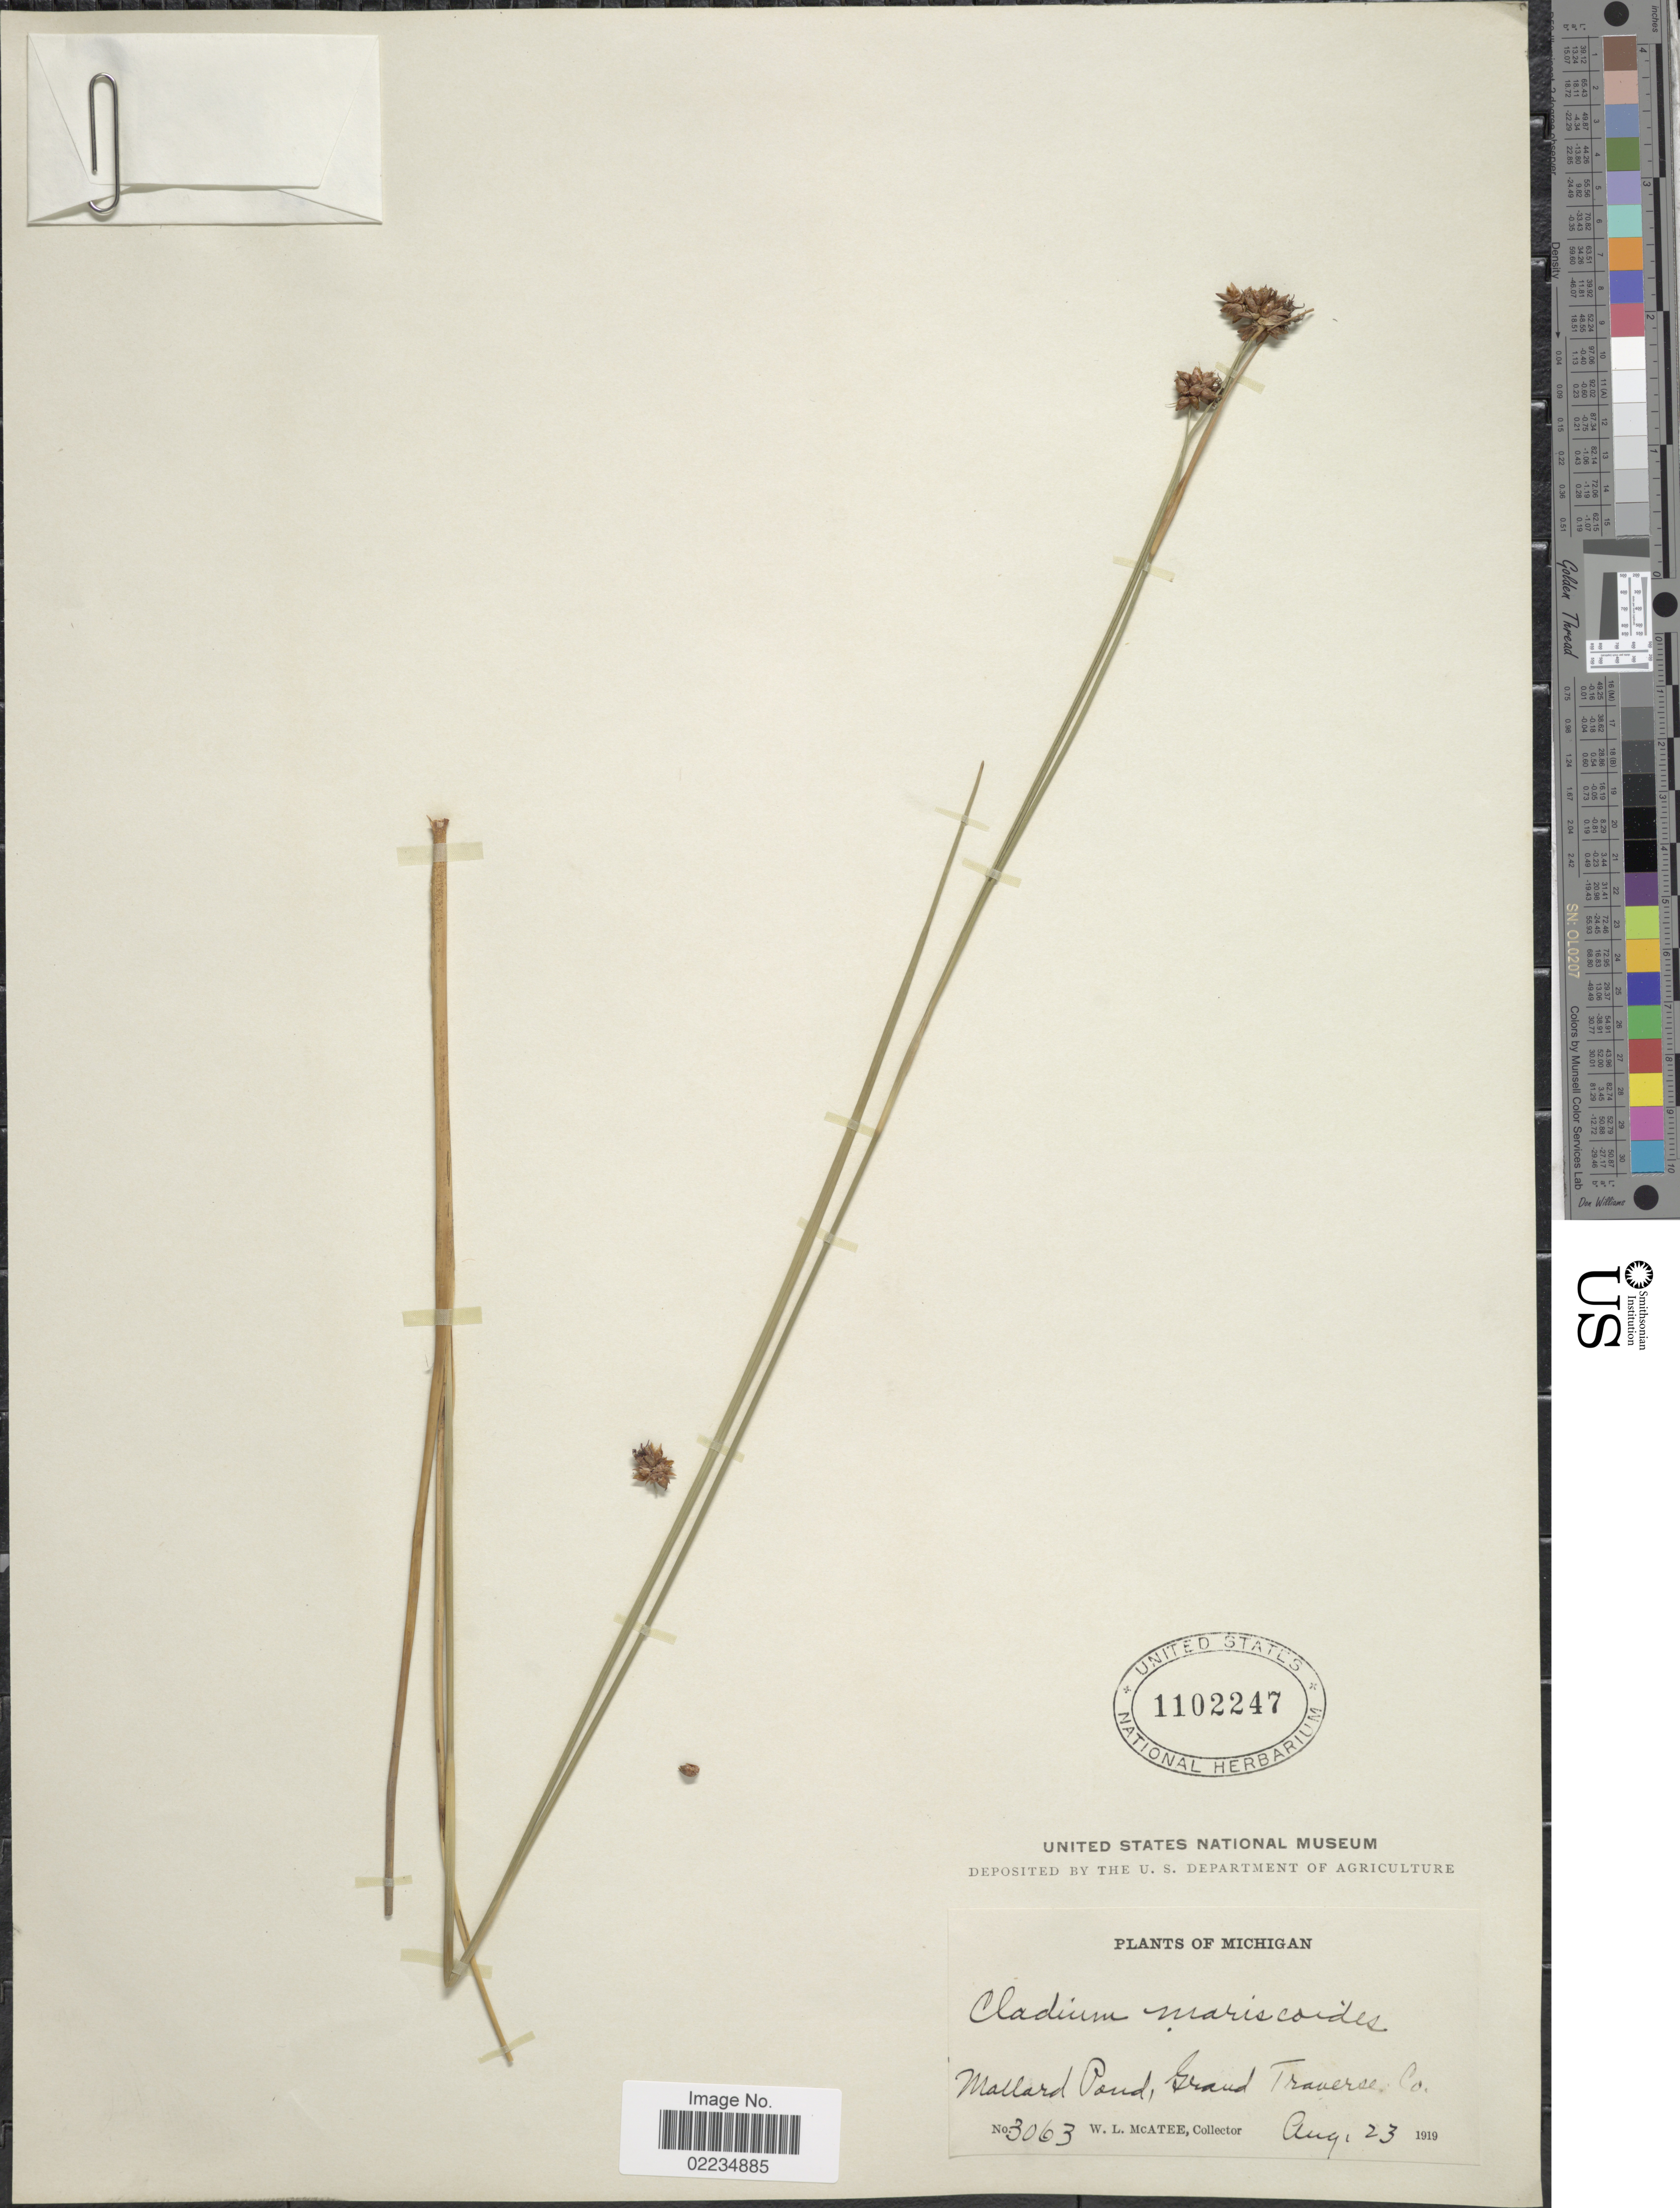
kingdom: Plantae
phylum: Tracheophyta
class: Liliopsida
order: Poales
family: Cyperaceae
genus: Cladium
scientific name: Cladium mariscoides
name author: (Muhl.) Torr.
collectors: W. McAtee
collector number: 3063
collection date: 1919-08-23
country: United States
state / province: Michigan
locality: Mallard Pond, Grand Traverse Co.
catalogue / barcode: US 1102247